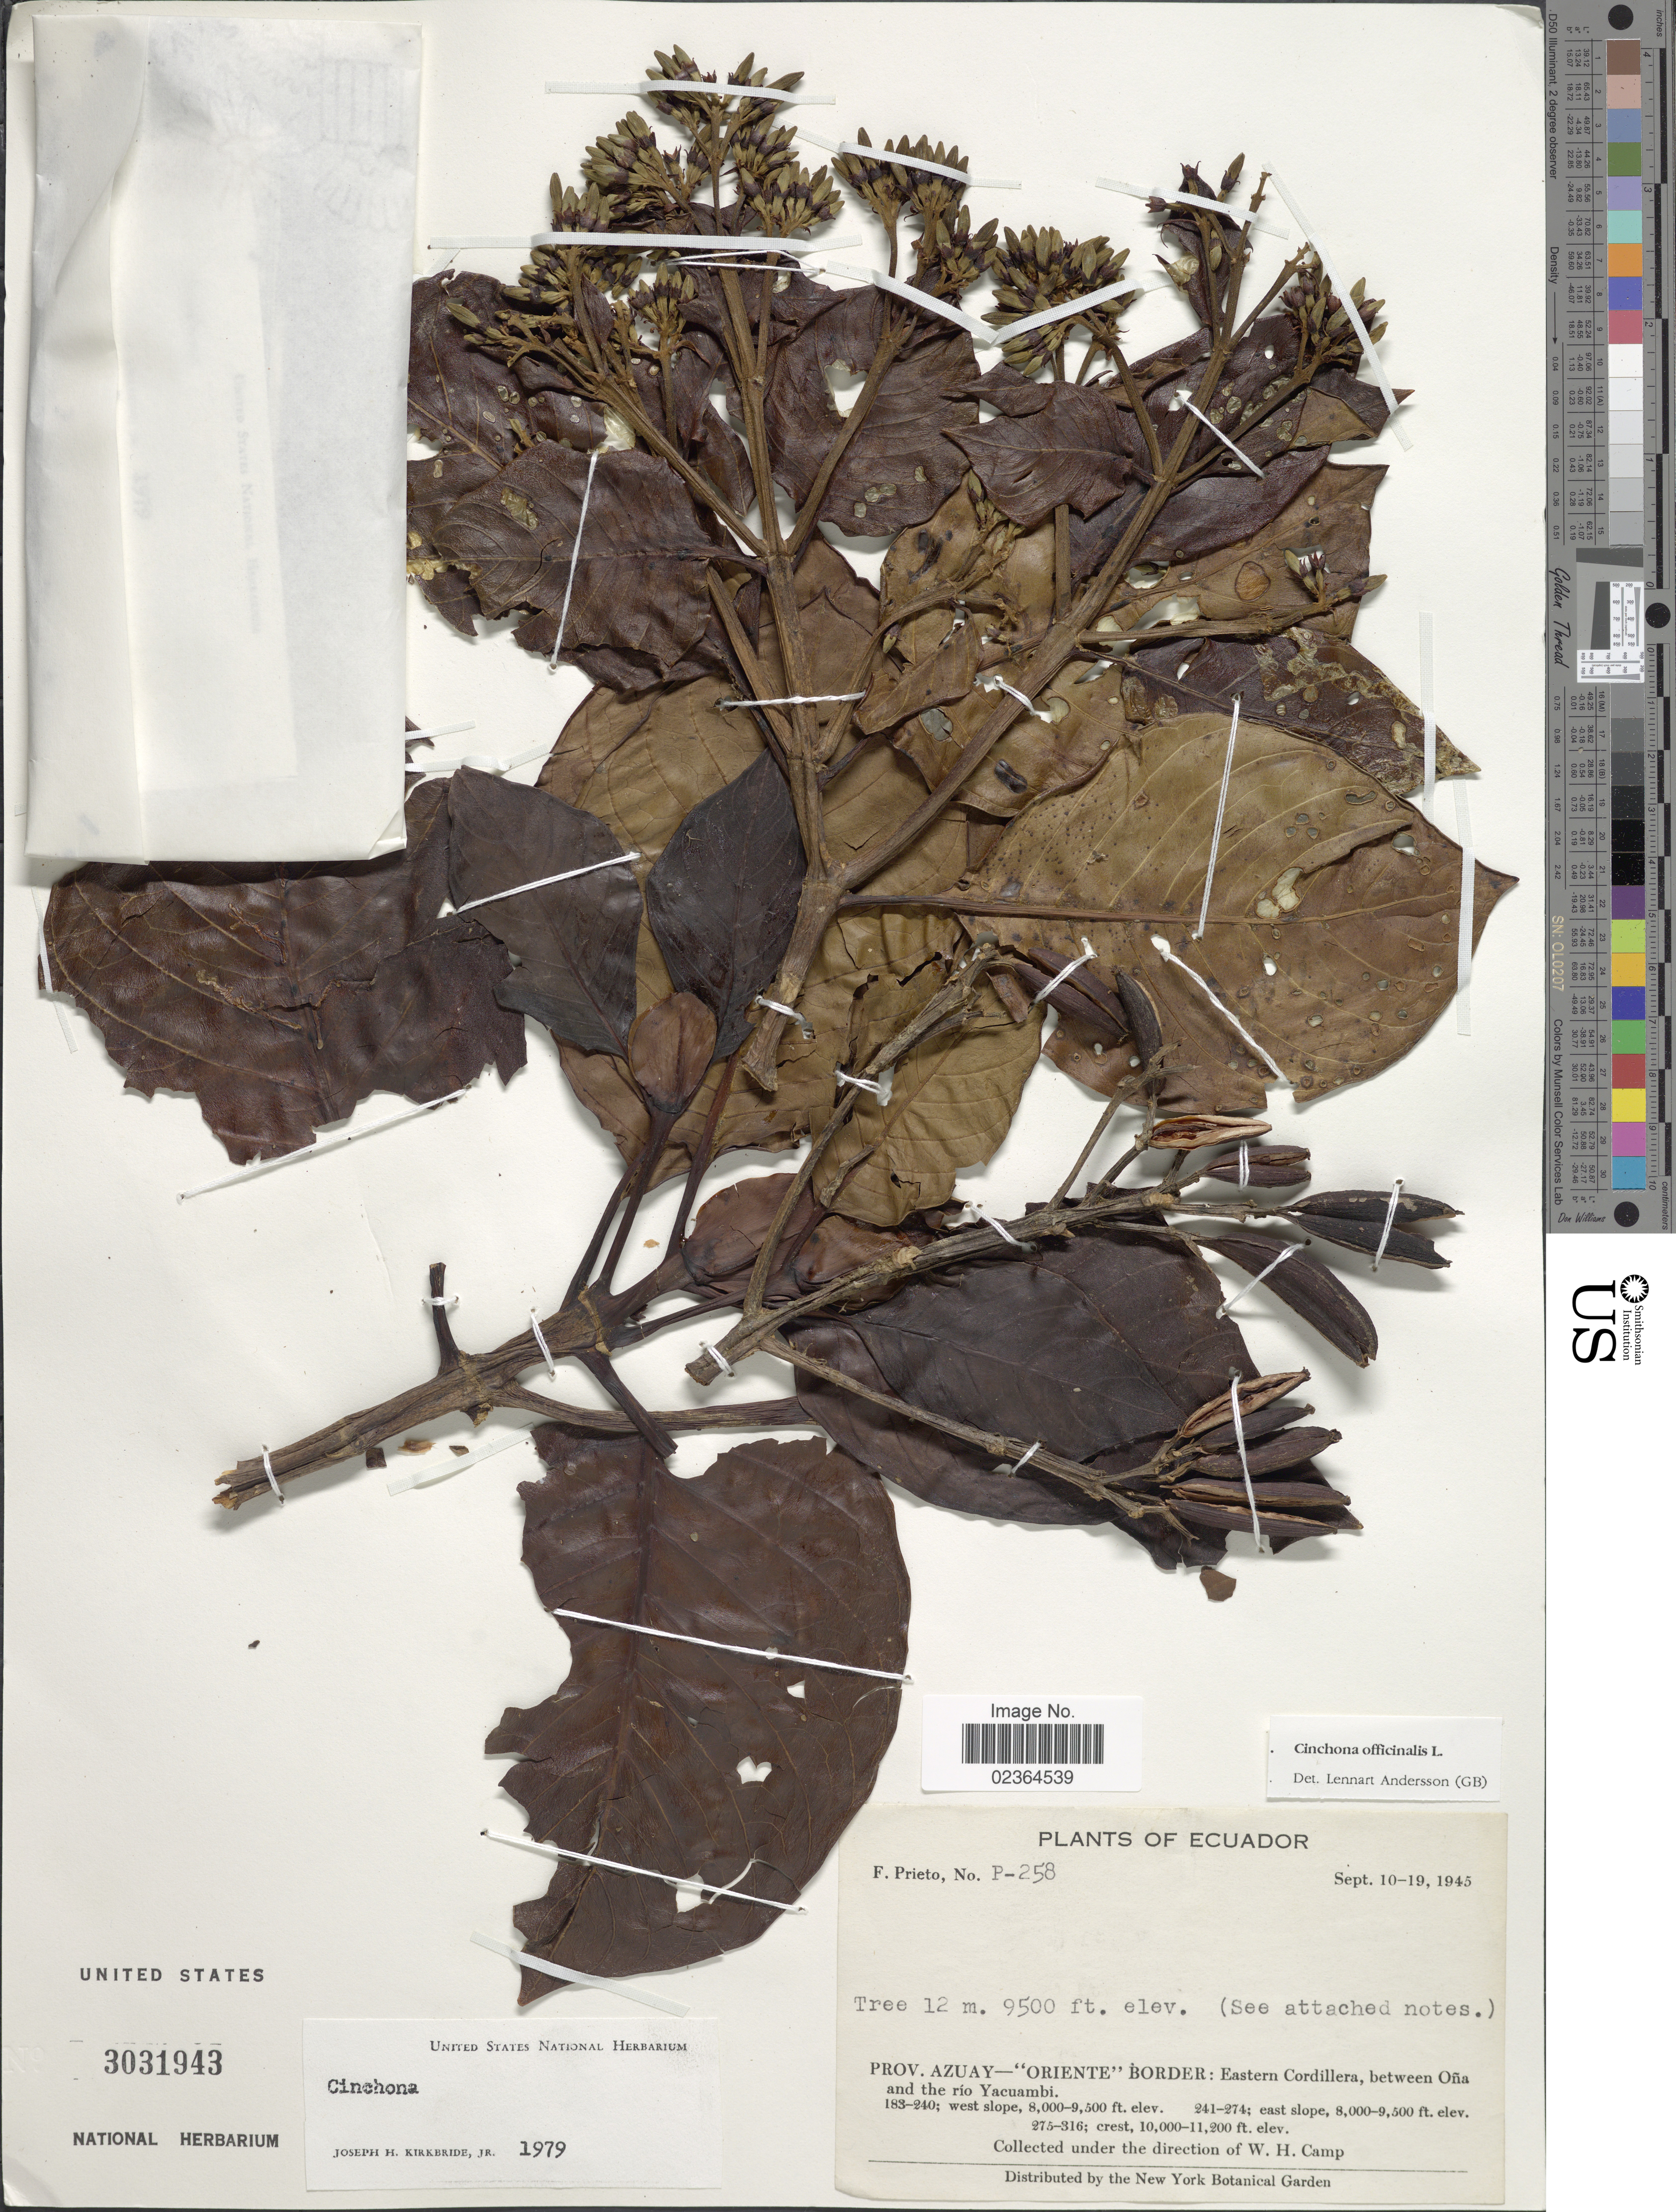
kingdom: Plantae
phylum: Tracheophyta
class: Magnoliopsida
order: Gentianales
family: Rubiaceae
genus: Cinchona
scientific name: Cinchona officinalis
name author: L.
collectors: F. Prieto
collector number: P-258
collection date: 1945-09-10/1945-09-19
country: Ecuador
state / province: Azuay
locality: Oriente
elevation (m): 2896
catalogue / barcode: US 3031943